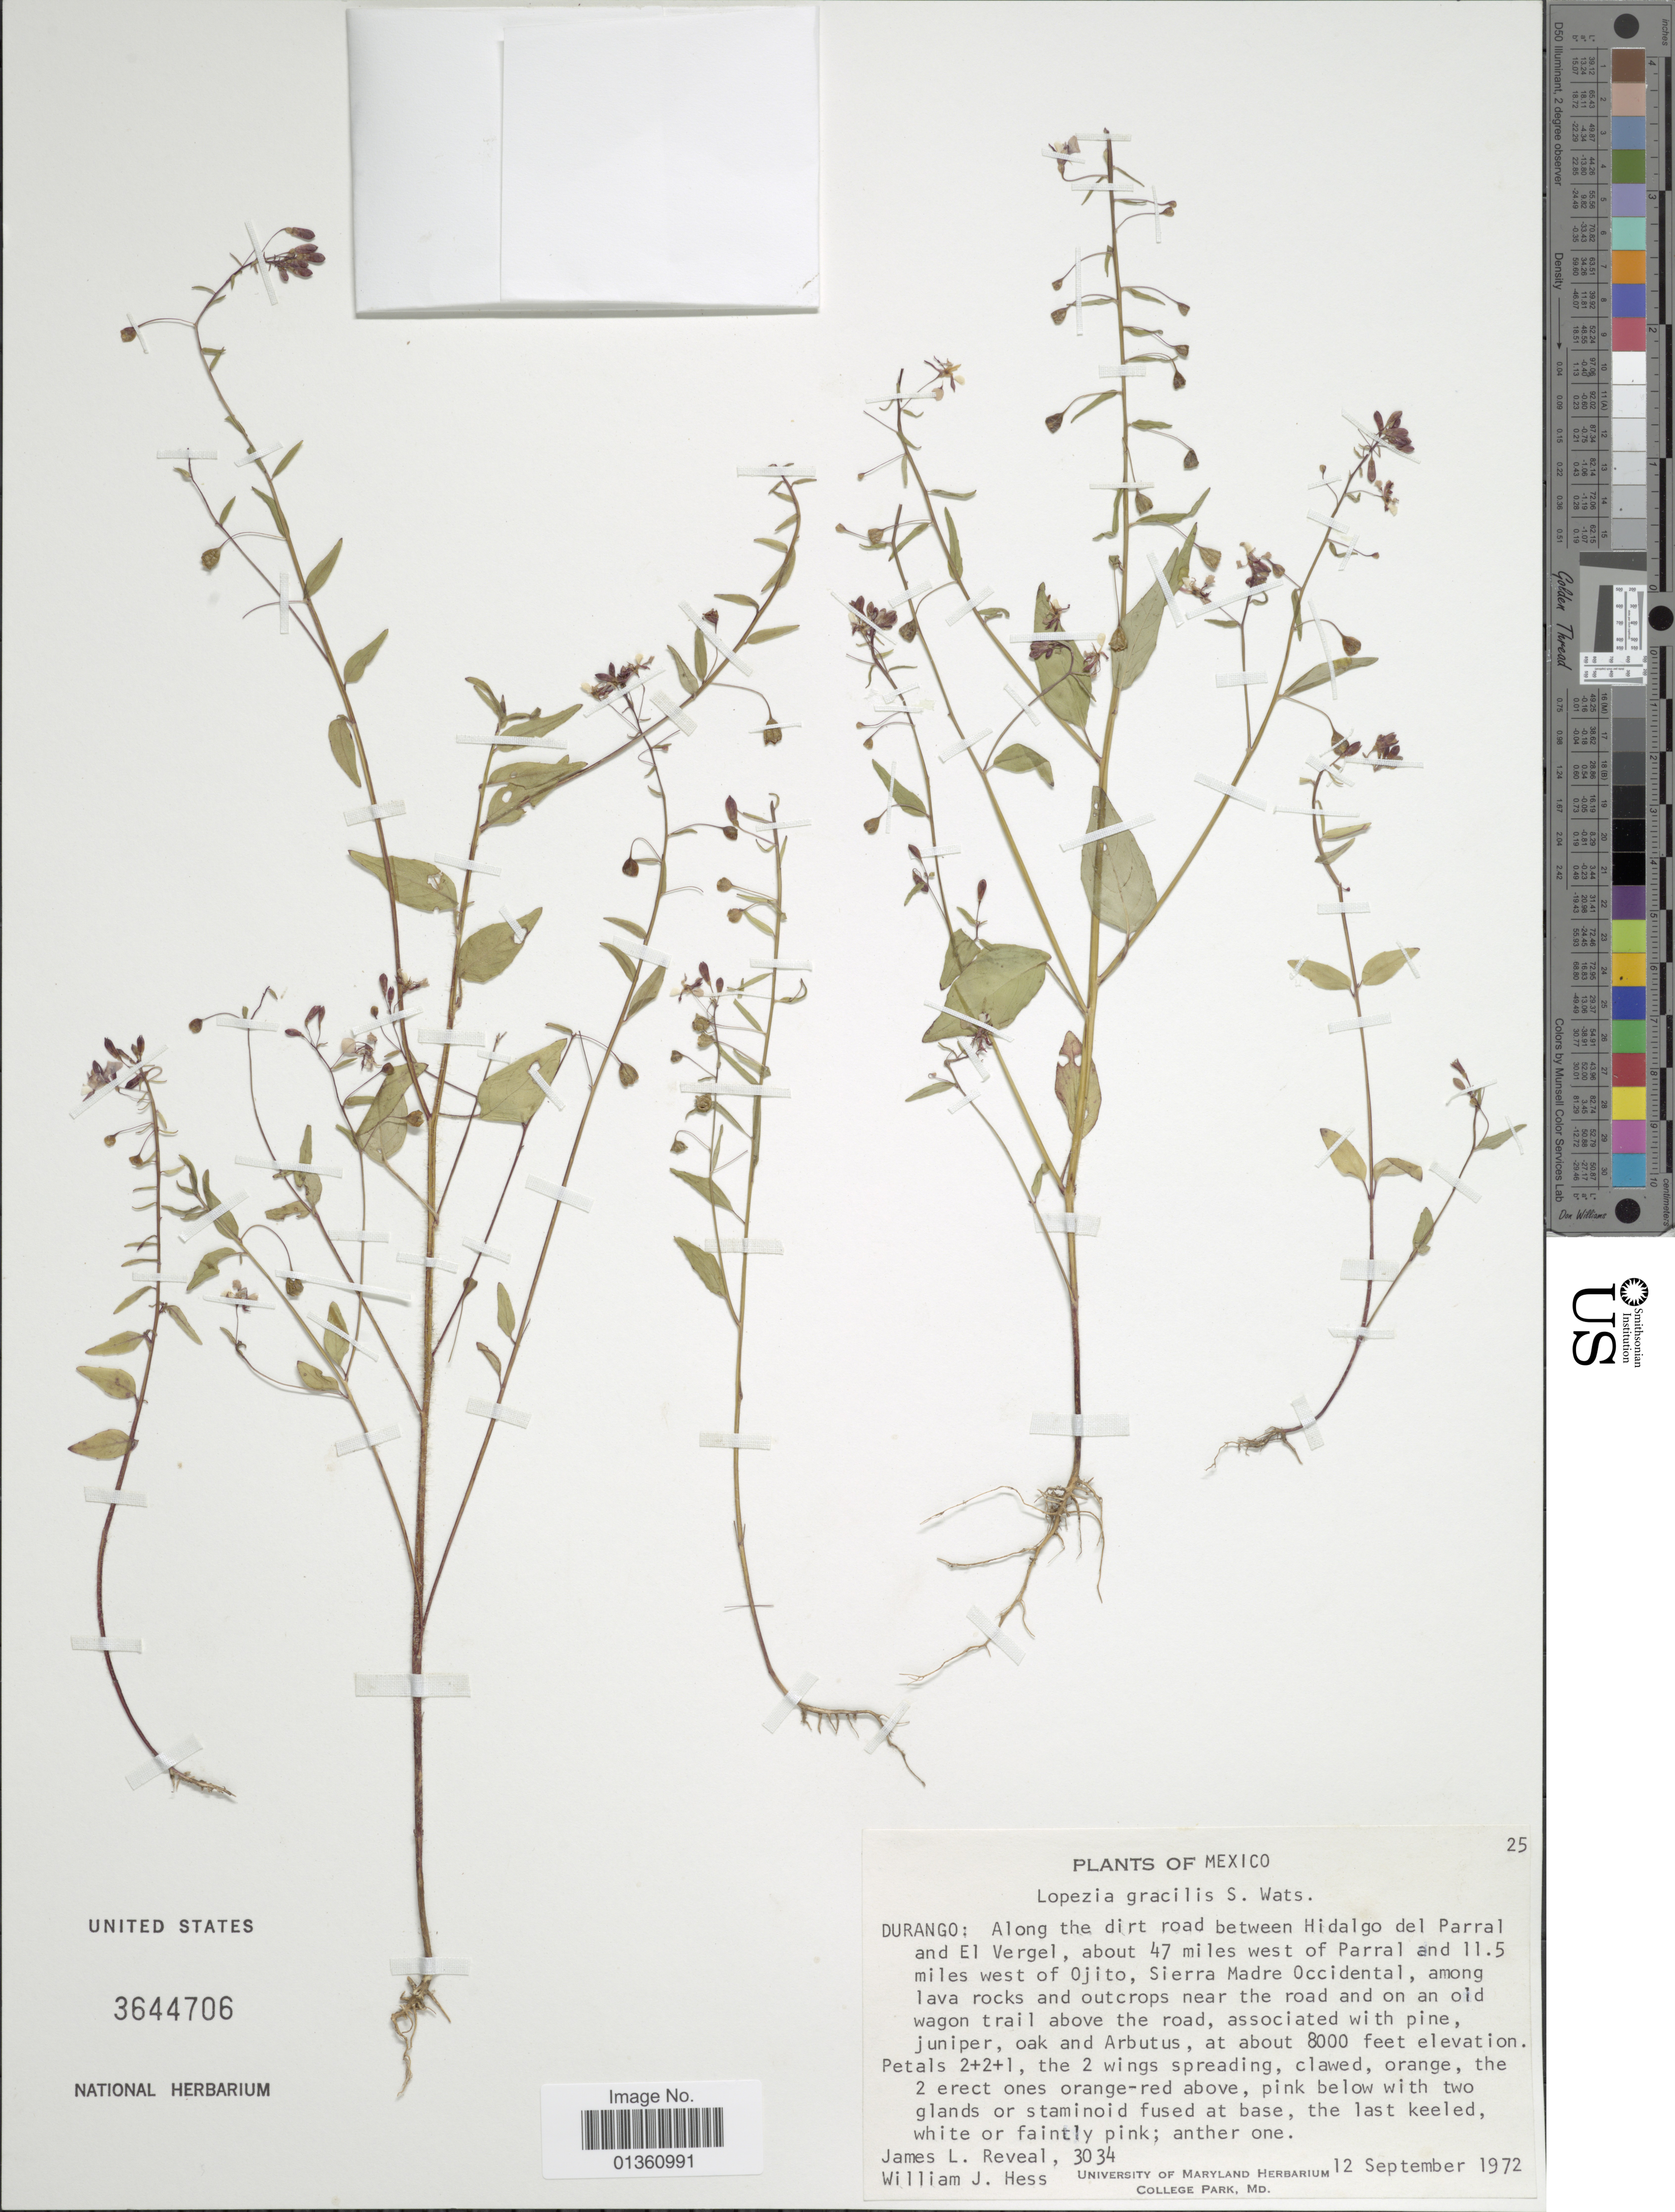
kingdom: Plantae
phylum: Tracheophyta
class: Magnoliopsida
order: Myrtales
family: Onagraceae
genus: Lopezia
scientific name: Lopezia gracilis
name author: S. Watson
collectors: J. L. Reveal & W. Hess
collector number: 3034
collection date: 1972-09-12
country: Mexico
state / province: Durango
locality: Along the dirt road between Hidalgo del Parral and El Vergel, about 47 miles west of Parral and 11.5 miles west of Ojito, Sierra Madre Occidental.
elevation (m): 2438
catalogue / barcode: US 3644706